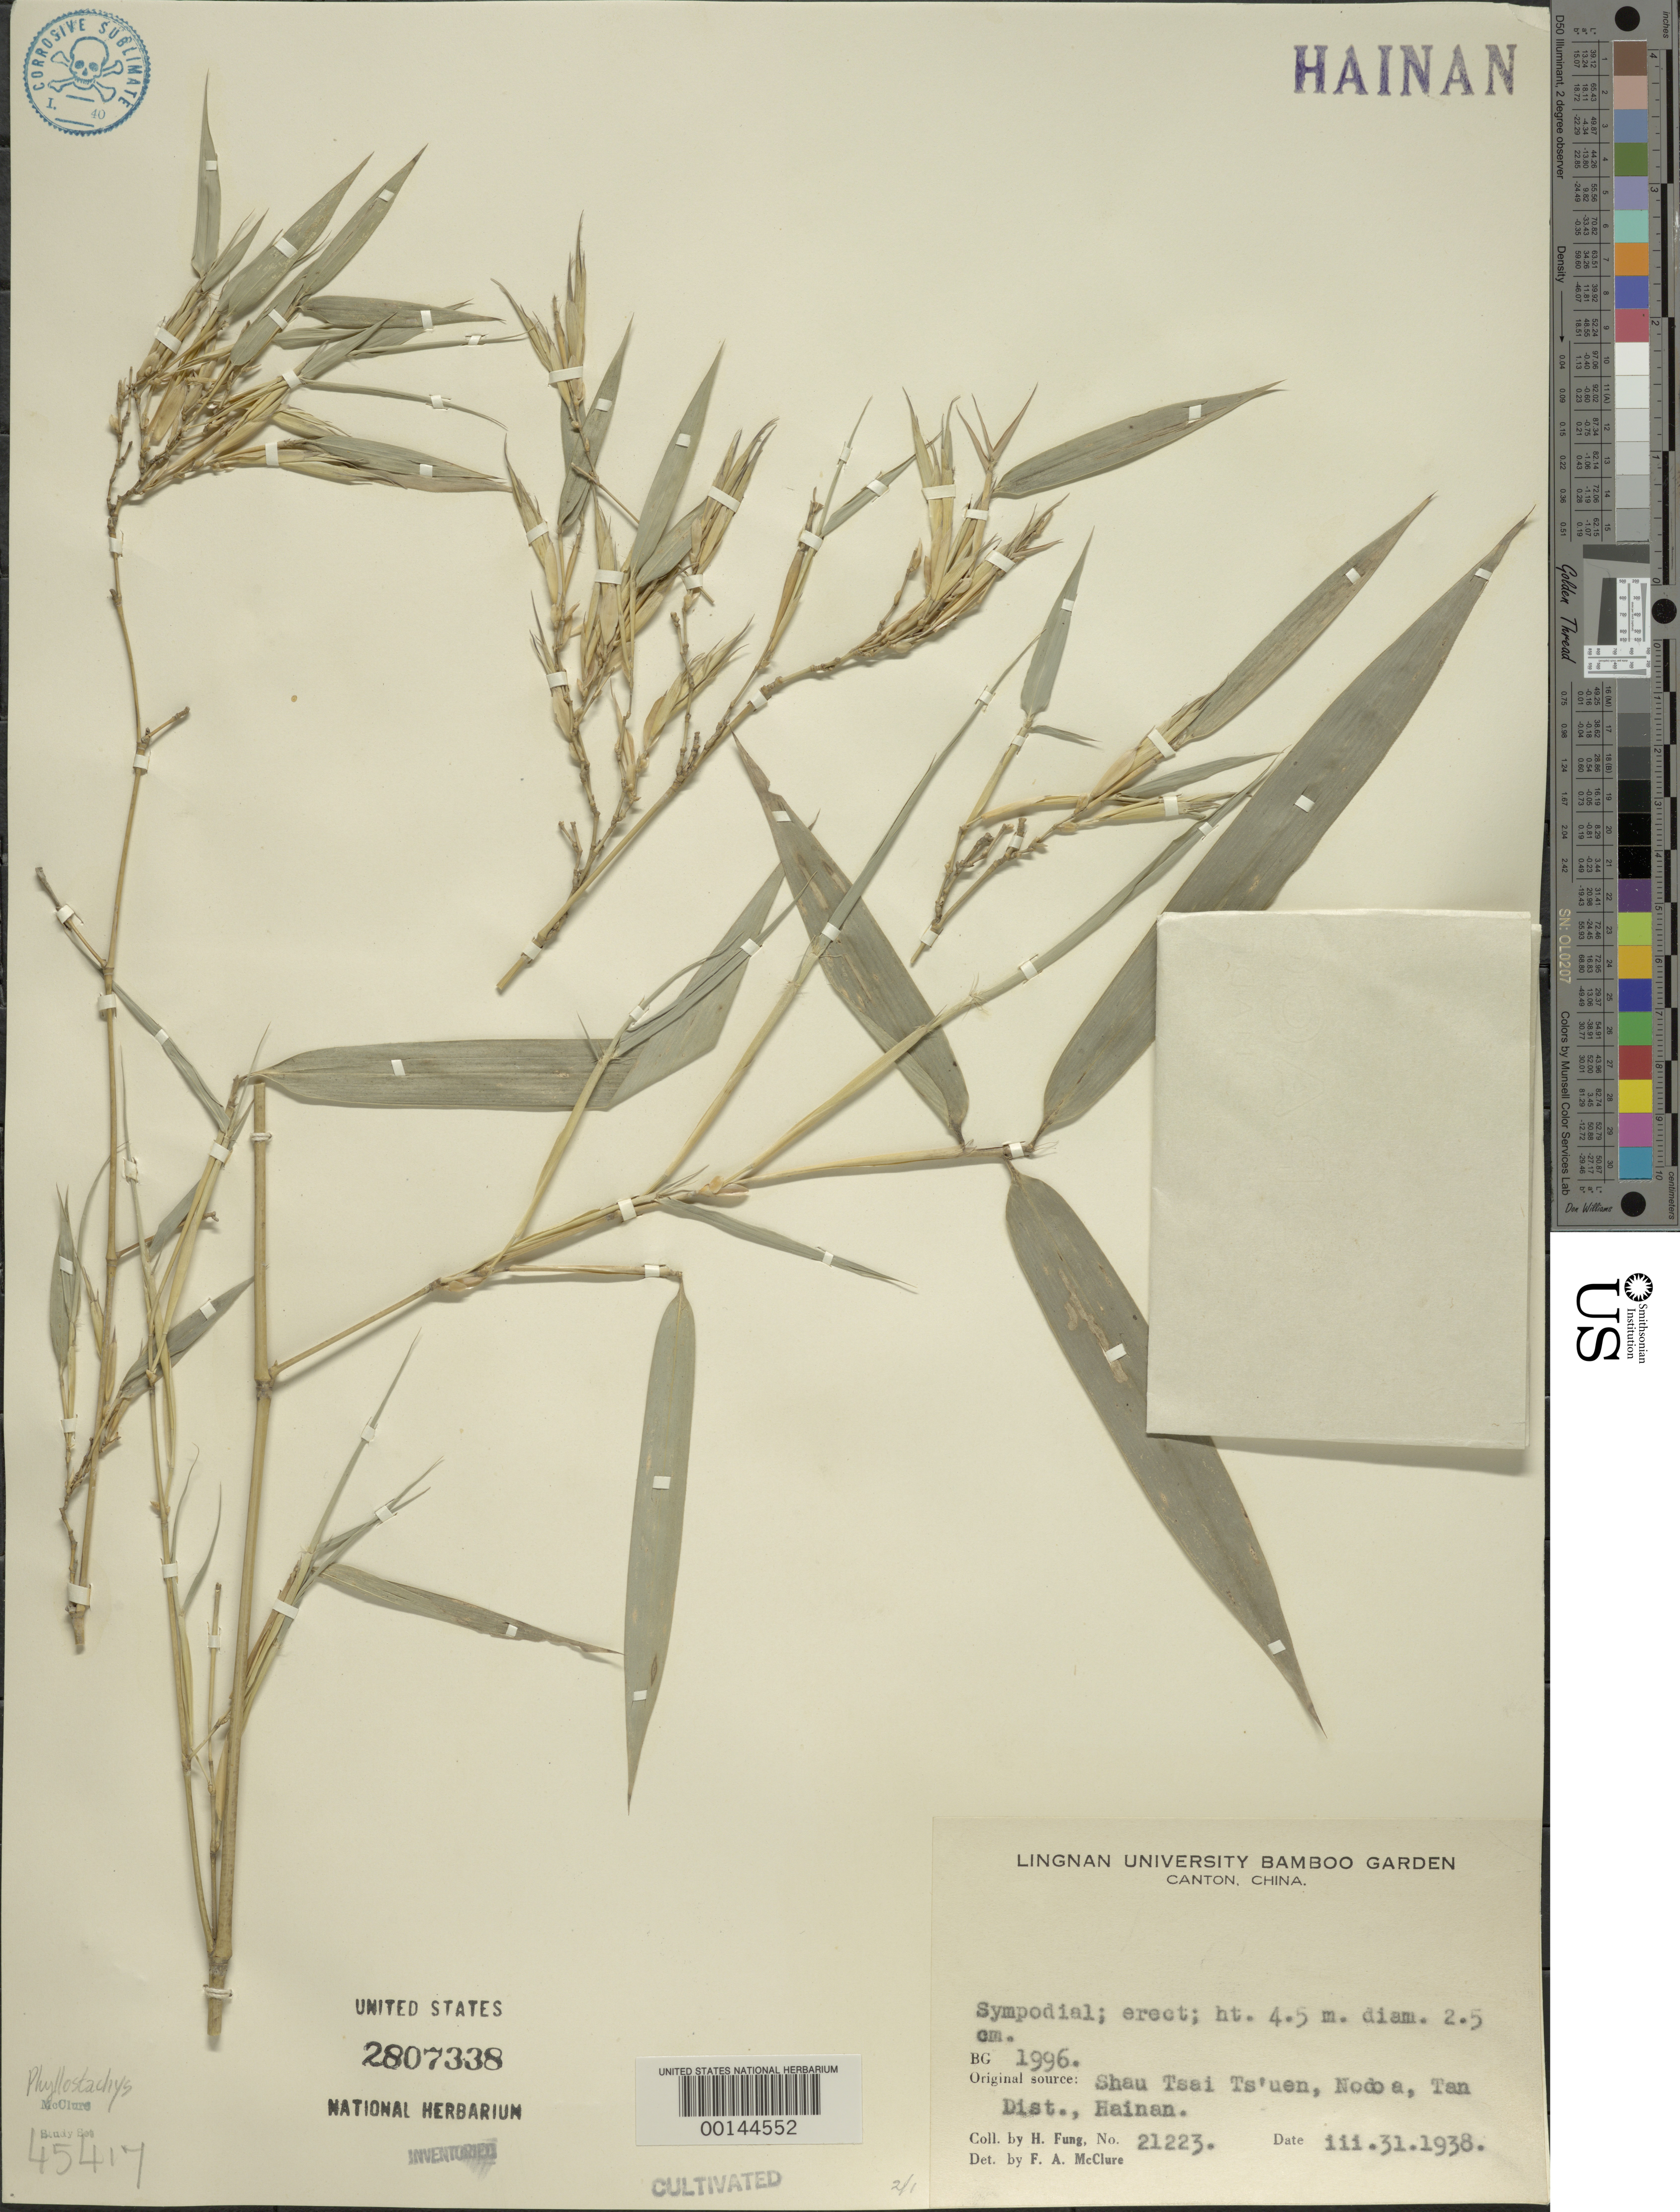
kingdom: Plantae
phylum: Tracheophyta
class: Liliopsida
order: Poales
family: Poaceae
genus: Phyllostachys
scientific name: Phyllostachys sp.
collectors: H. L. Fung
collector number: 21223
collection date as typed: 31 Mar 1938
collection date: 1938-03-31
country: China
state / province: Guangdong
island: Honam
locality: Canton, lingnan univ. bg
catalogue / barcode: US 2807338